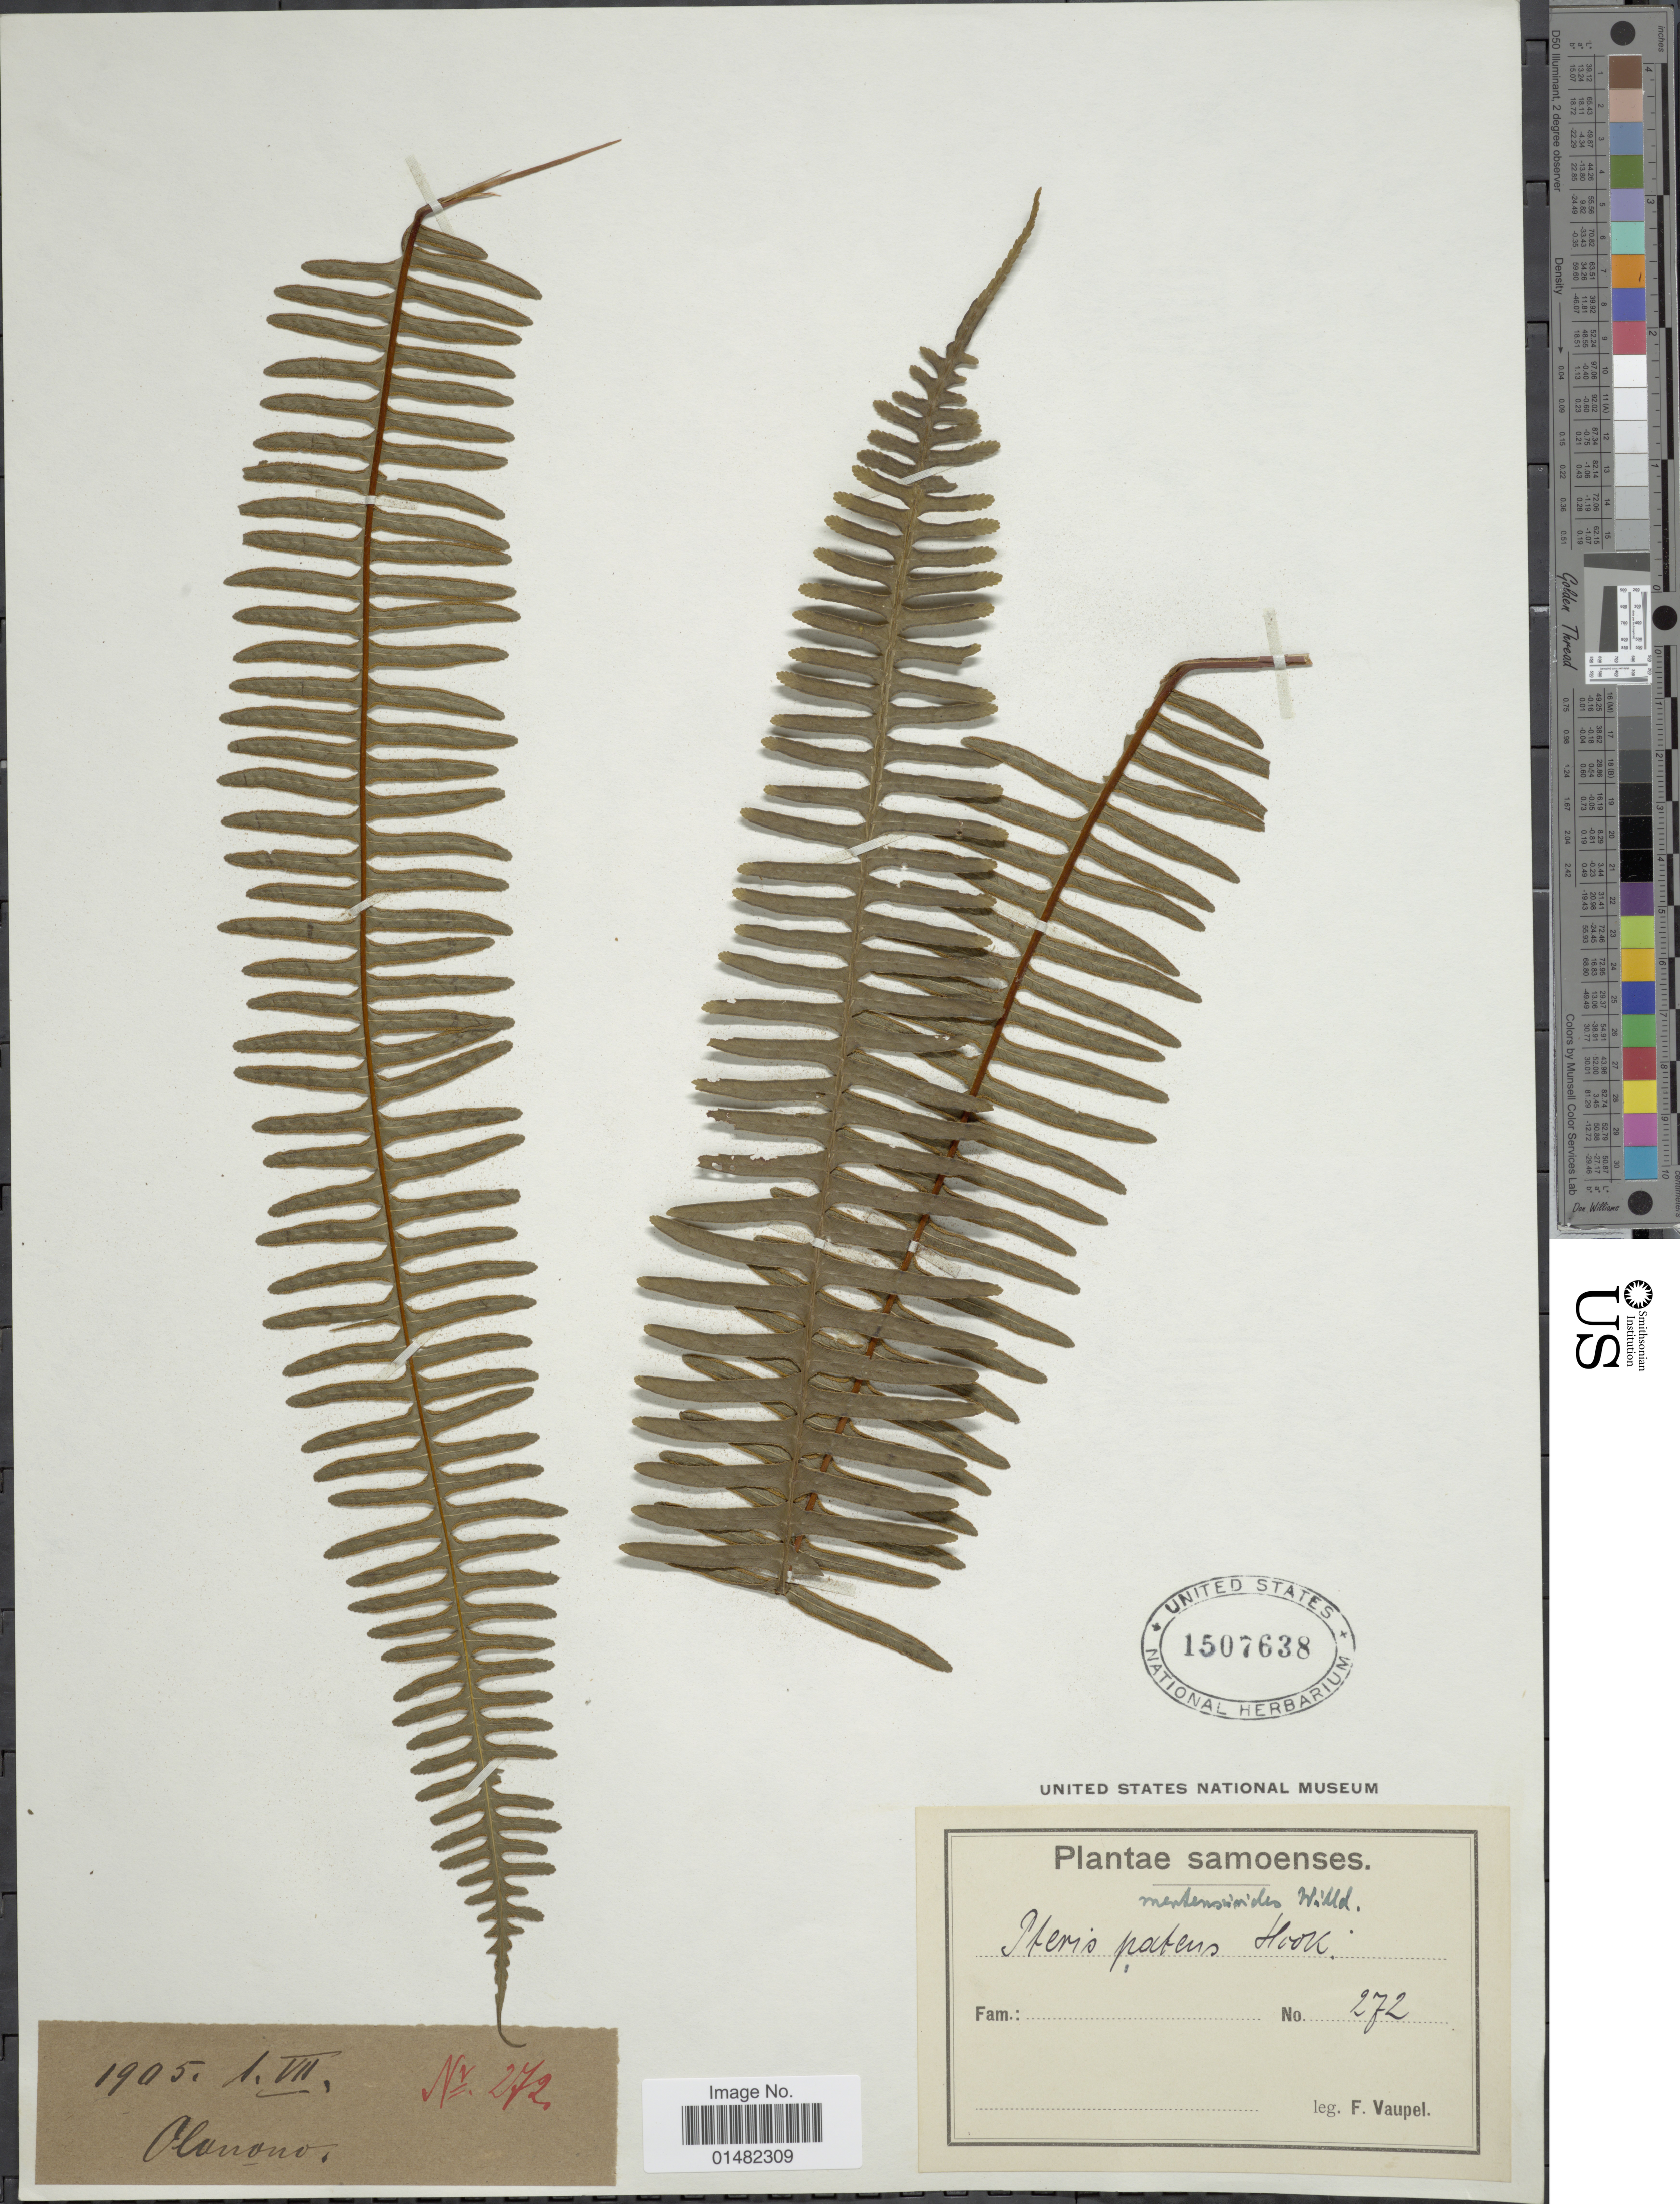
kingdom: Plantae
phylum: Tracheophyta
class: Polypodiopsida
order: Polypodiales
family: Pteridaceae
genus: Pteris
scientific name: Pteris mertensioides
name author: Willd.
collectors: F. Vaupel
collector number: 272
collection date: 1905-07-01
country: Samoa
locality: Olonono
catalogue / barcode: US 1507638